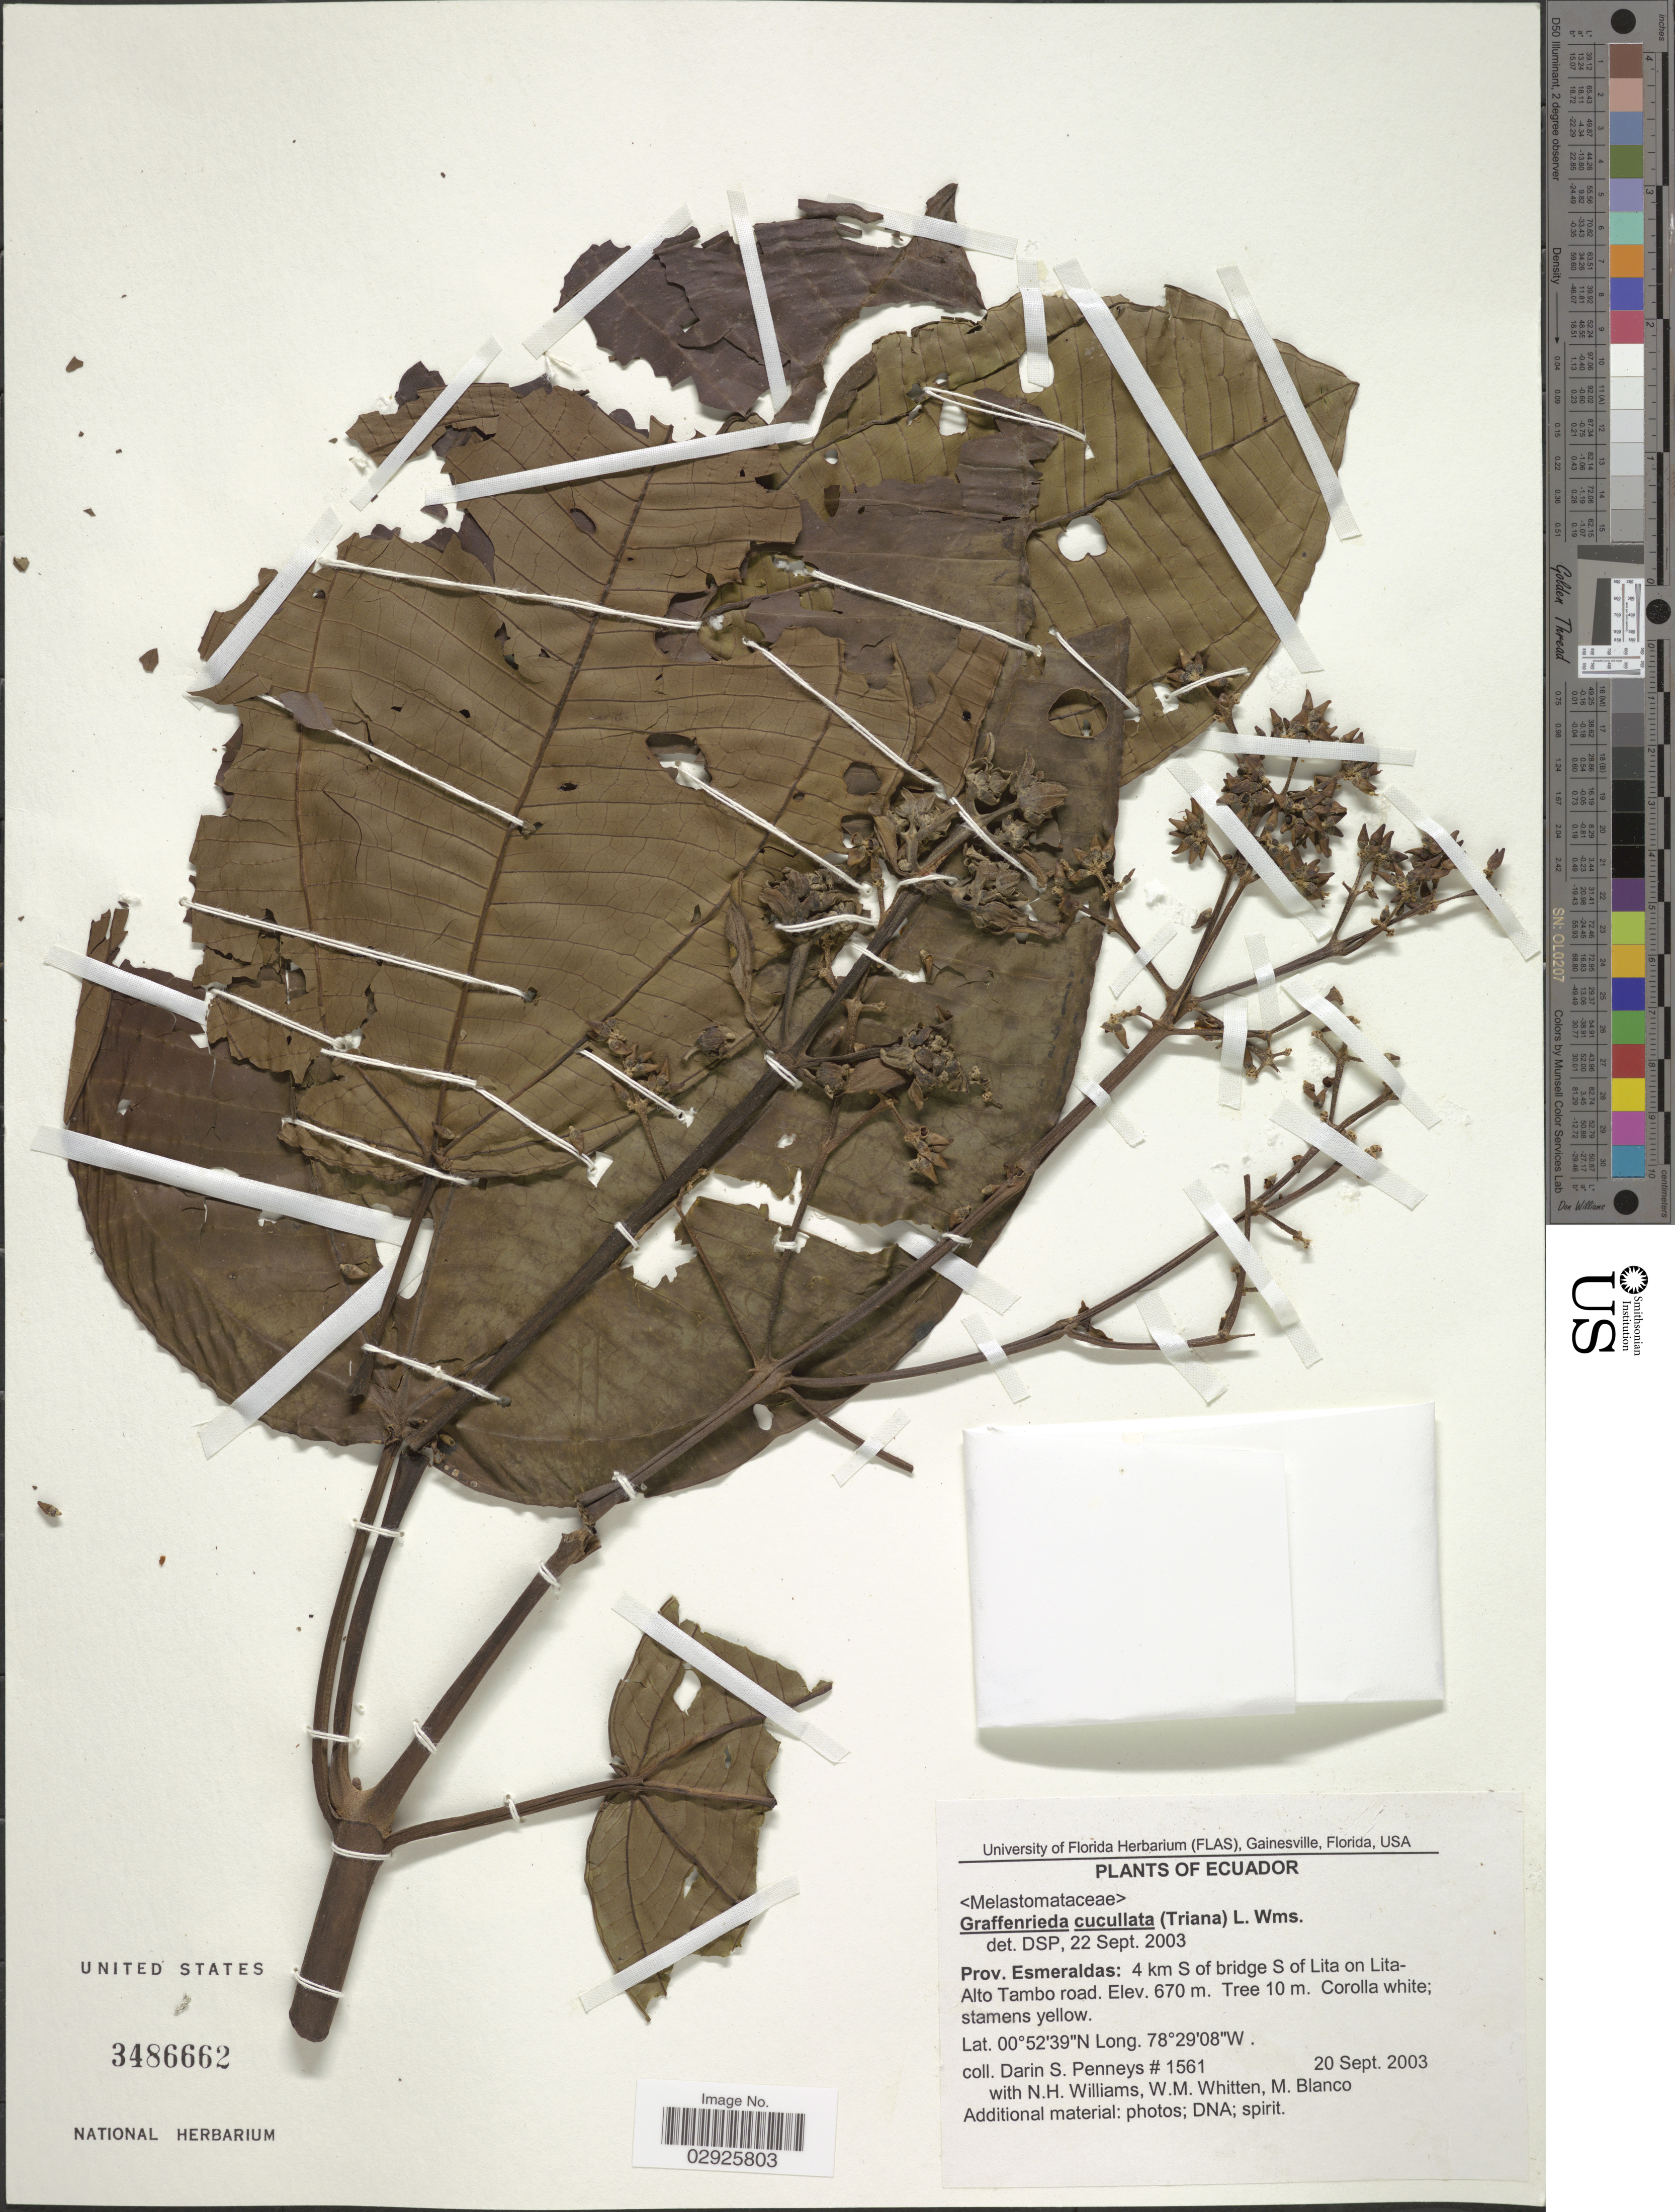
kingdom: Plantae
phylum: Tracheophyta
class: Magnoliopsida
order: Myrtales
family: Melastomataceae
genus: Graffenrieda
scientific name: Graffenrieda galeottii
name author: (Naudin) L.O. Williams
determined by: Murillo, J. S.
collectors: D. S. Penneys, N. H. Williams, W. M. Whitten & M. Blanco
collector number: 1561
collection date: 2003-09-20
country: Ecuador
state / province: Esmeraldas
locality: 4 km S of bridge S of Lita on Lita-Alto Tambo road.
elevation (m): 670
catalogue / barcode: US 3486662